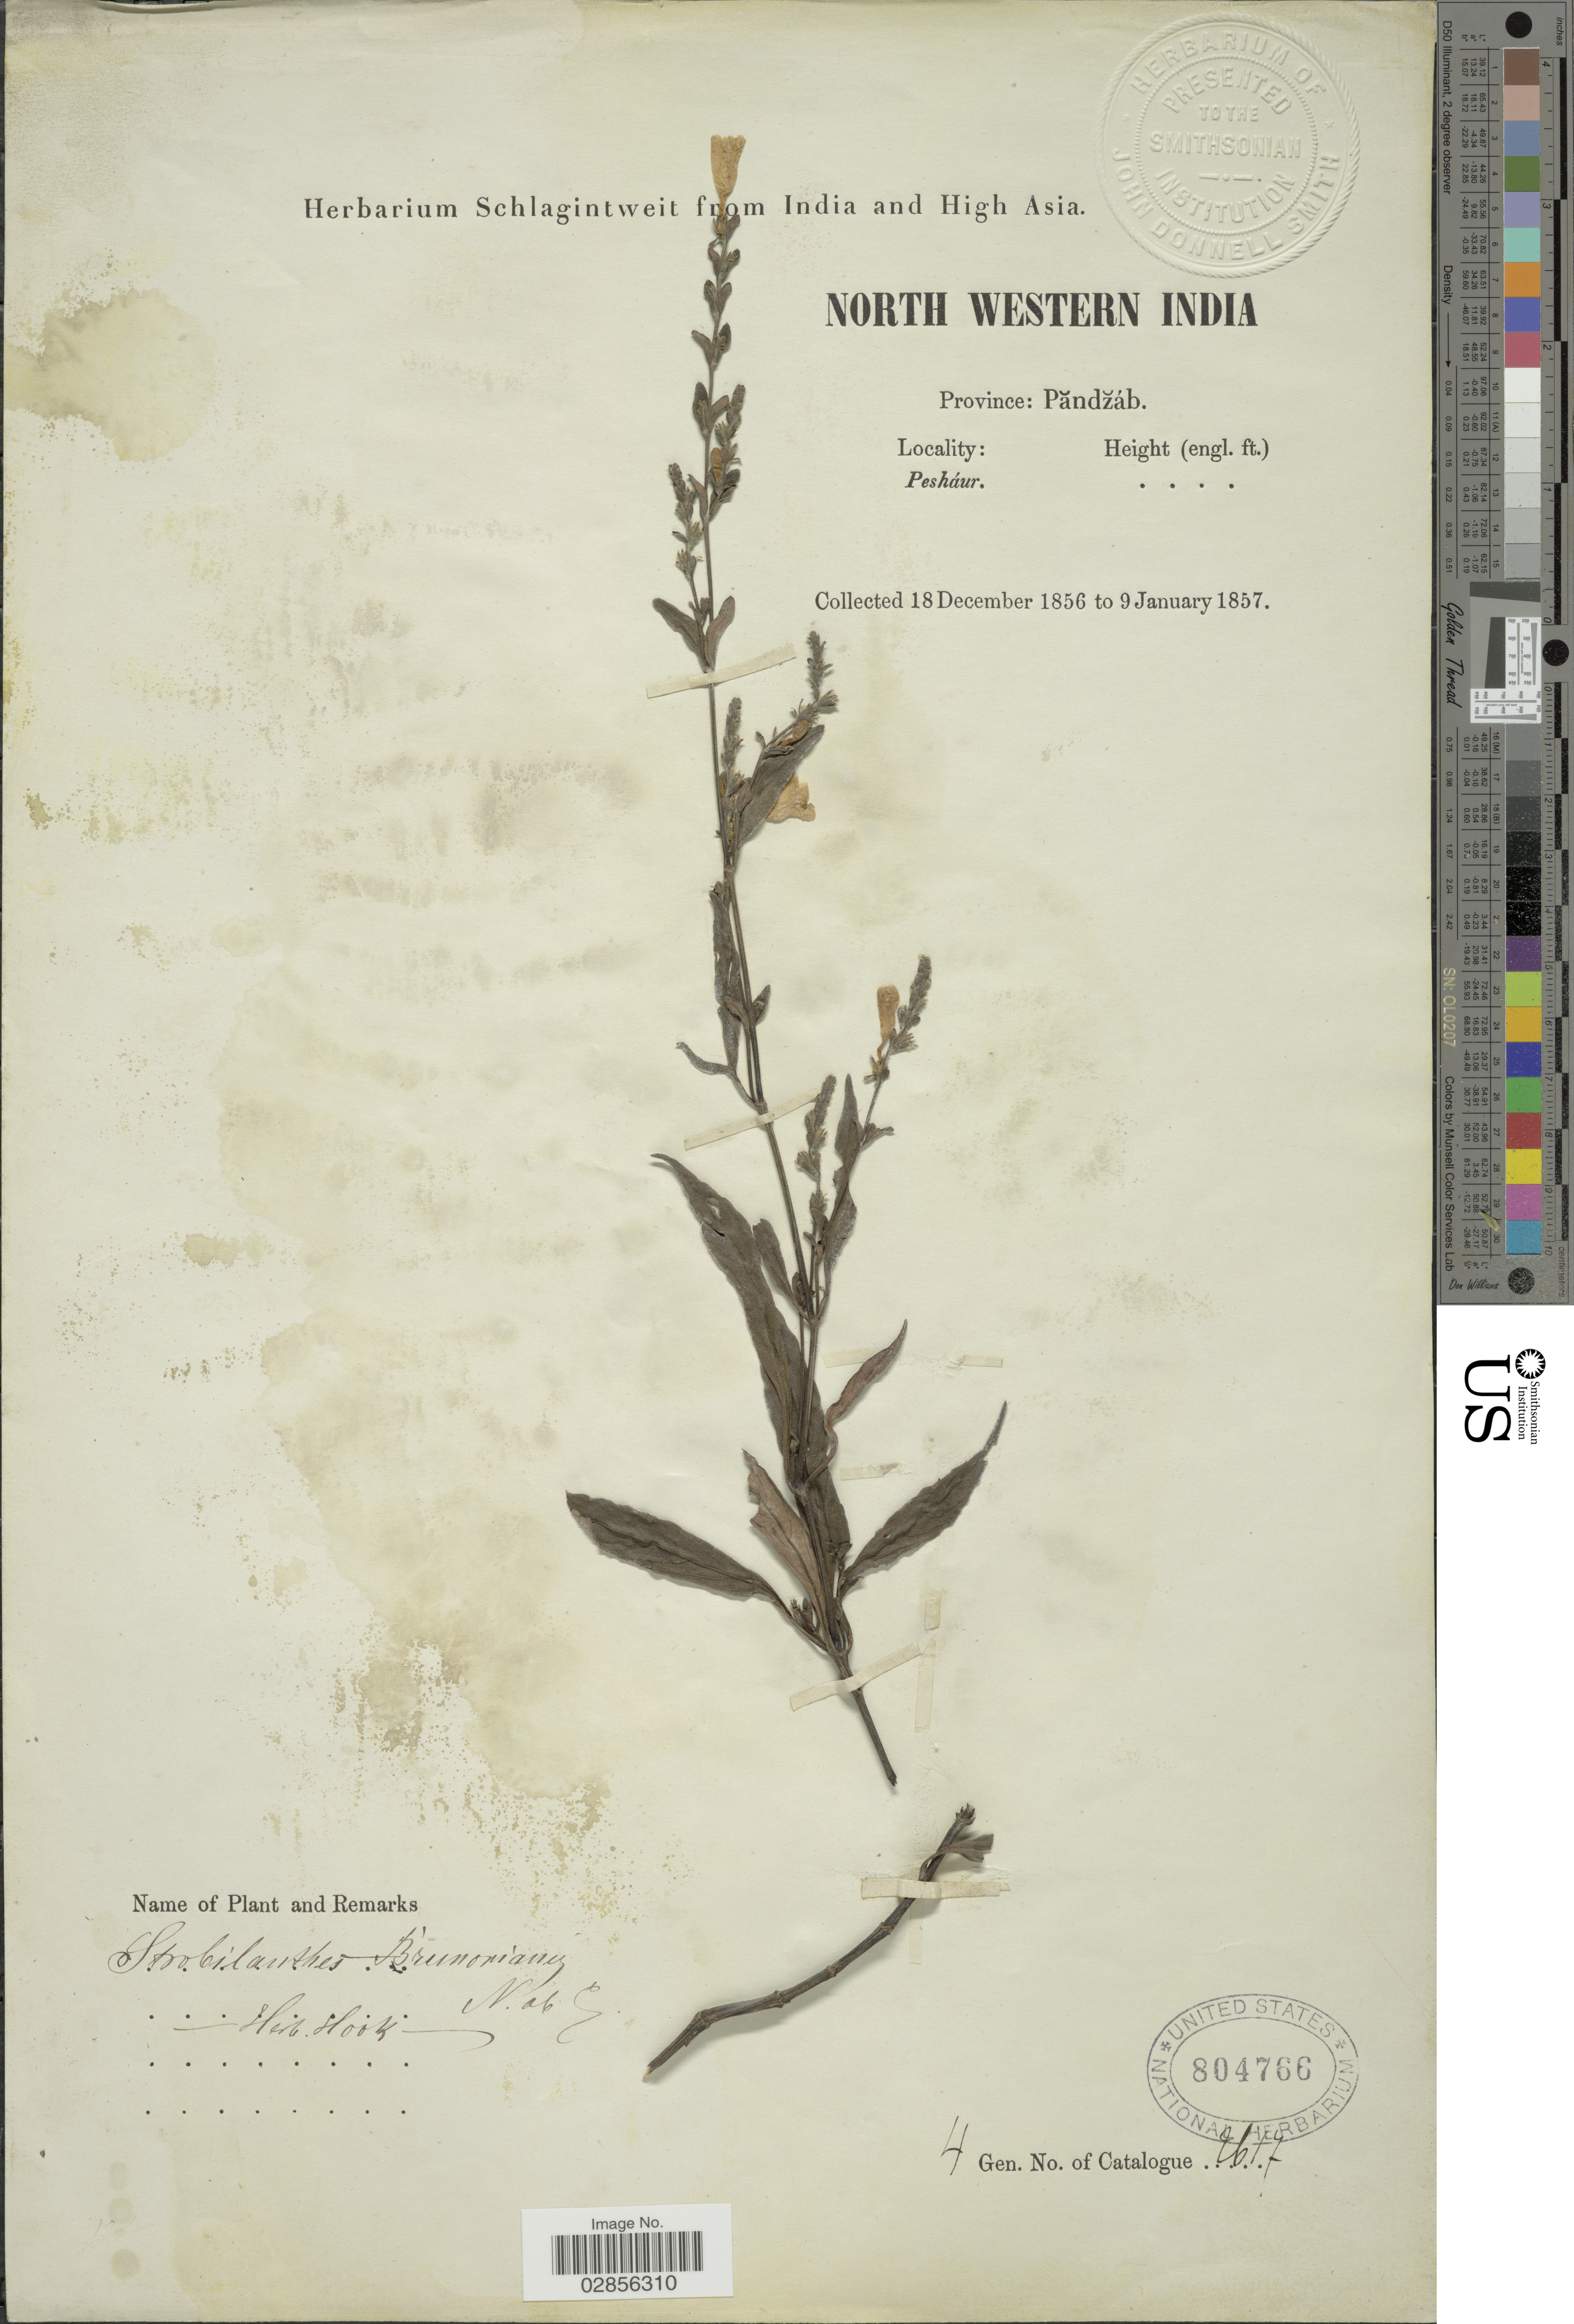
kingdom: Plantae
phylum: Tracheophyta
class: Magnoliopsida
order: Lamiales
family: Acanthaceae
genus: Strobilanthes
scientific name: Strobilanthes brunoniana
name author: Nees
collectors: ex herb. Schlagintweit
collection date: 1856-12-18/1857-01-09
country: India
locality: North Western India. Province: Pandzáb. Pesháur.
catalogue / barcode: US 804766